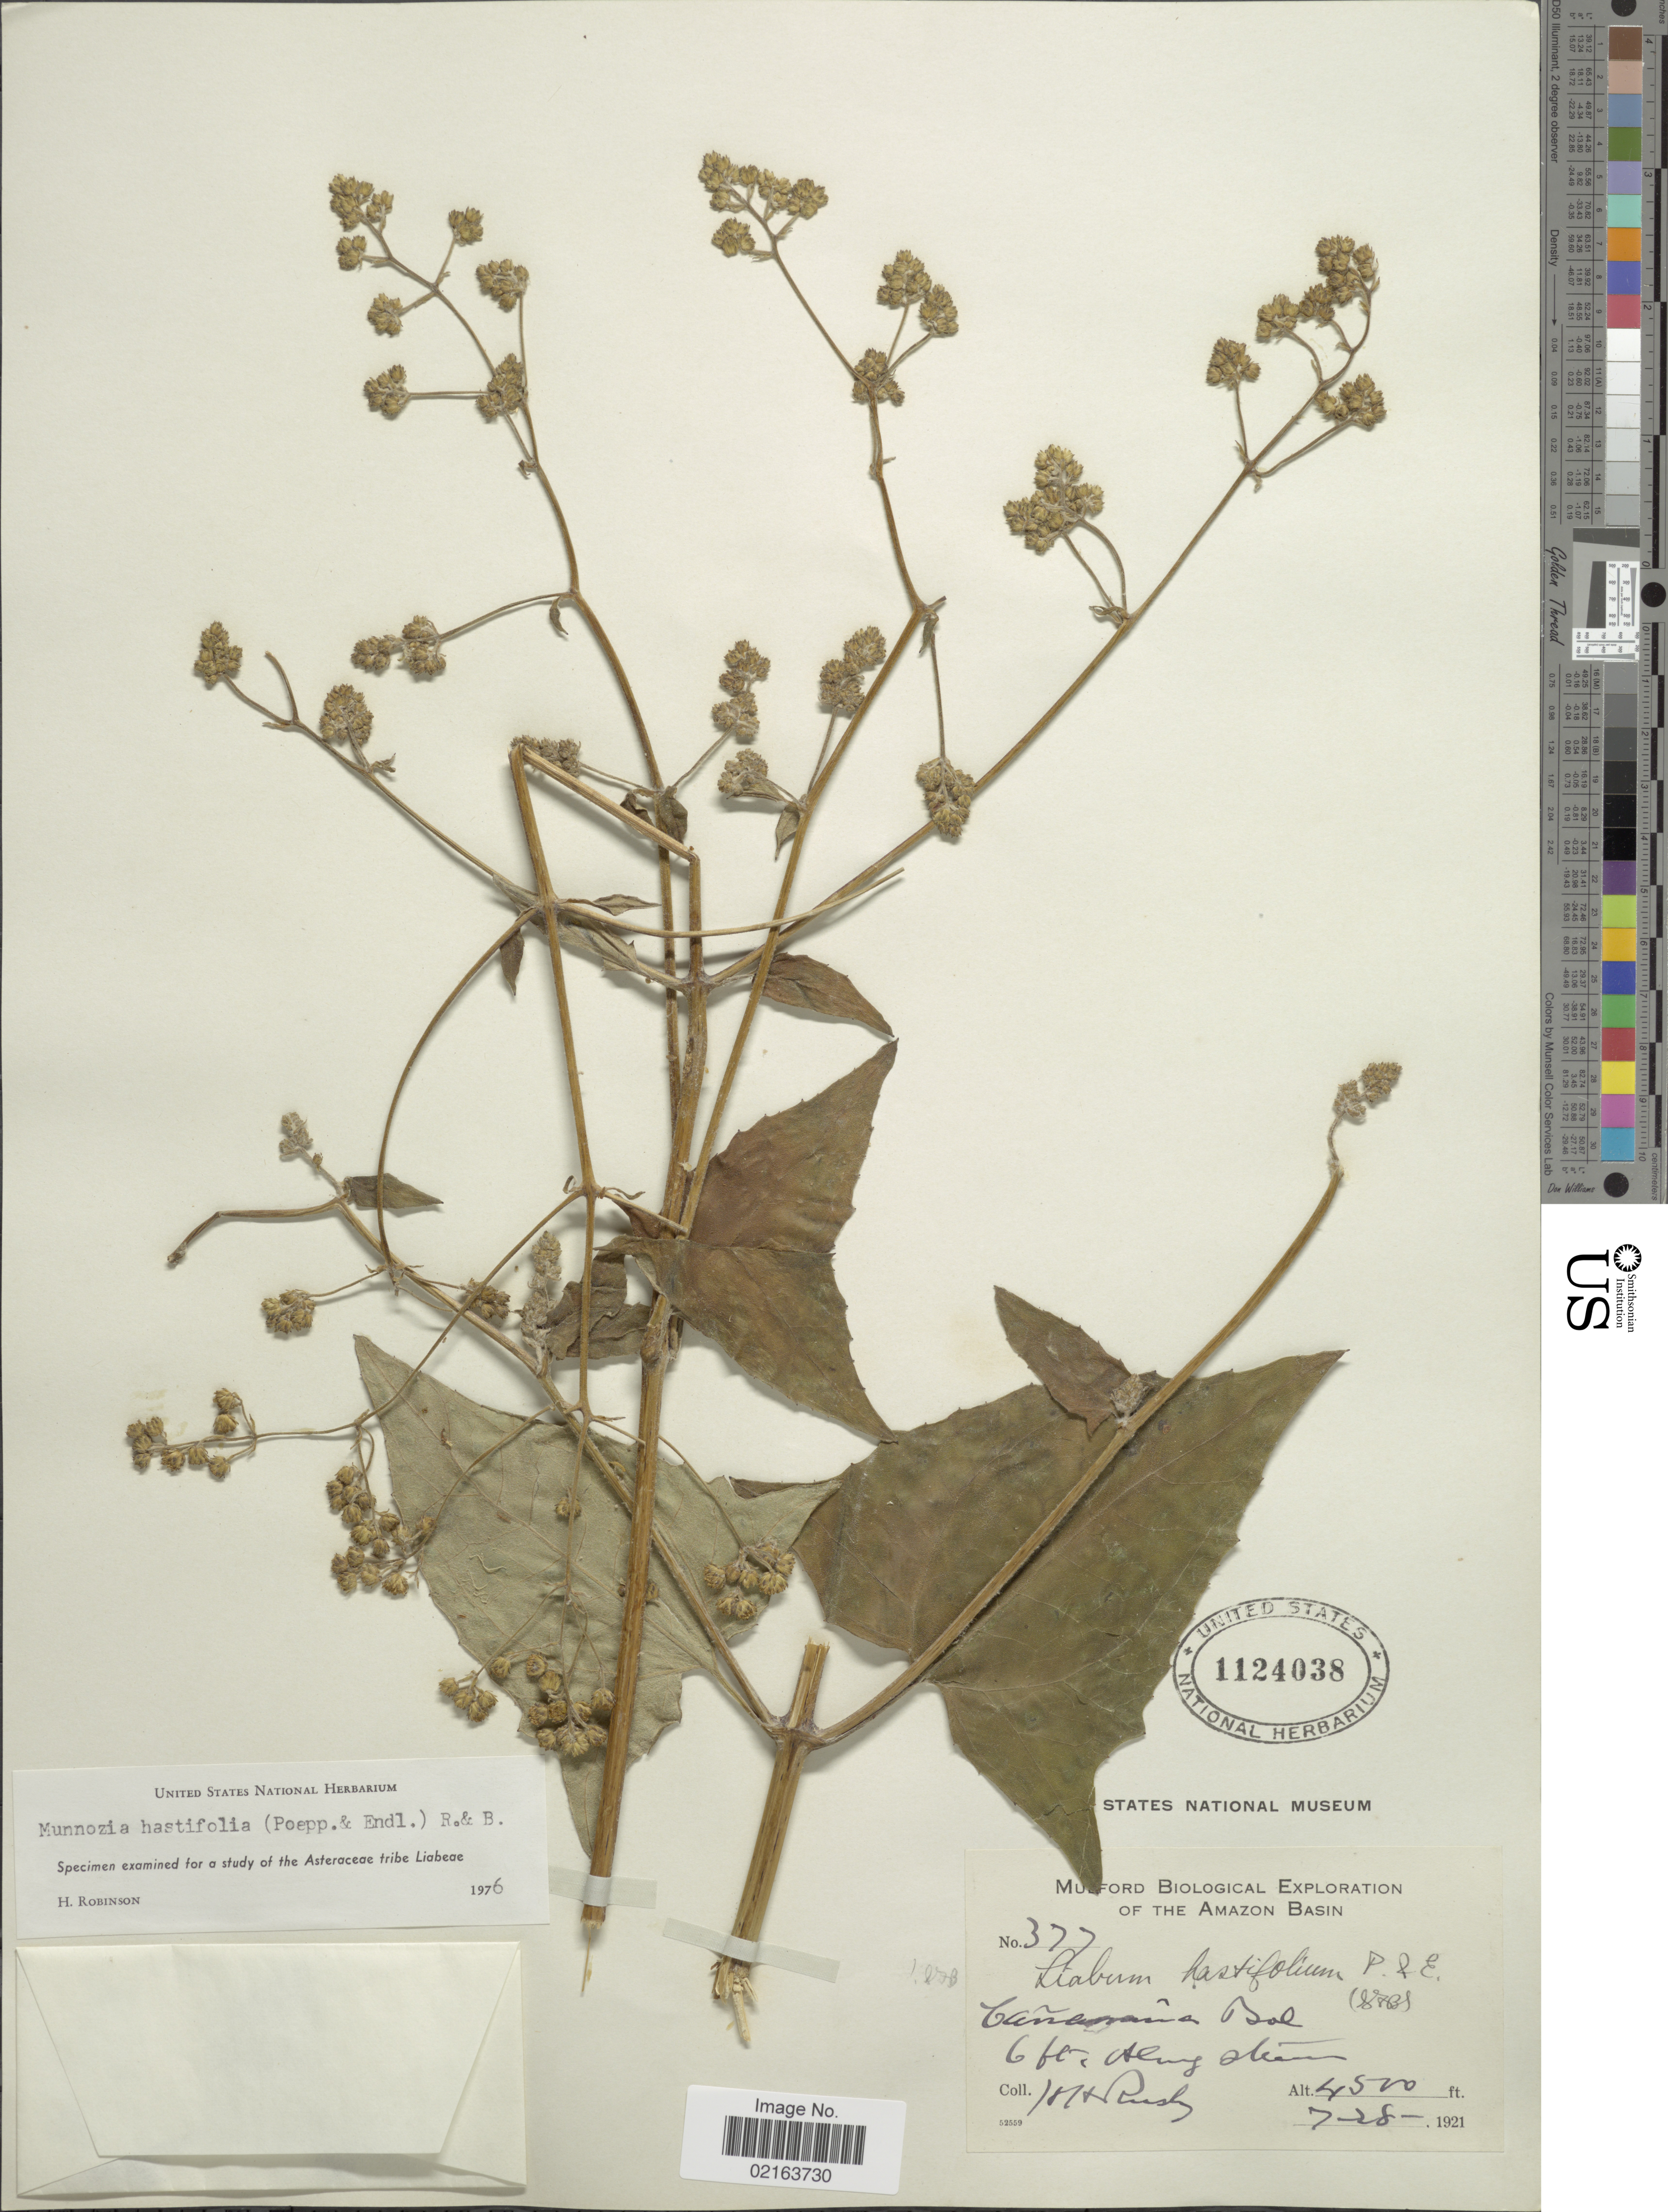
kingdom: Plantae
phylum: Tracheophyta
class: Magnoliopsida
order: Asterales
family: Asteraceae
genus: Munnozia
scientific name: Munnozia hastifolia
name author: (Poepp.) H. Rob. & Brettell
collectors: H. H. Rusby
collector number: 377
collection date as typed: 7-28-1921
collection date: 1921-07-28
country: Bolivia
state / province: La Paz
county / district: Inquisivi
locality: Cañamina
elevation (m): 1372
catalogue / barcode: US 1124038